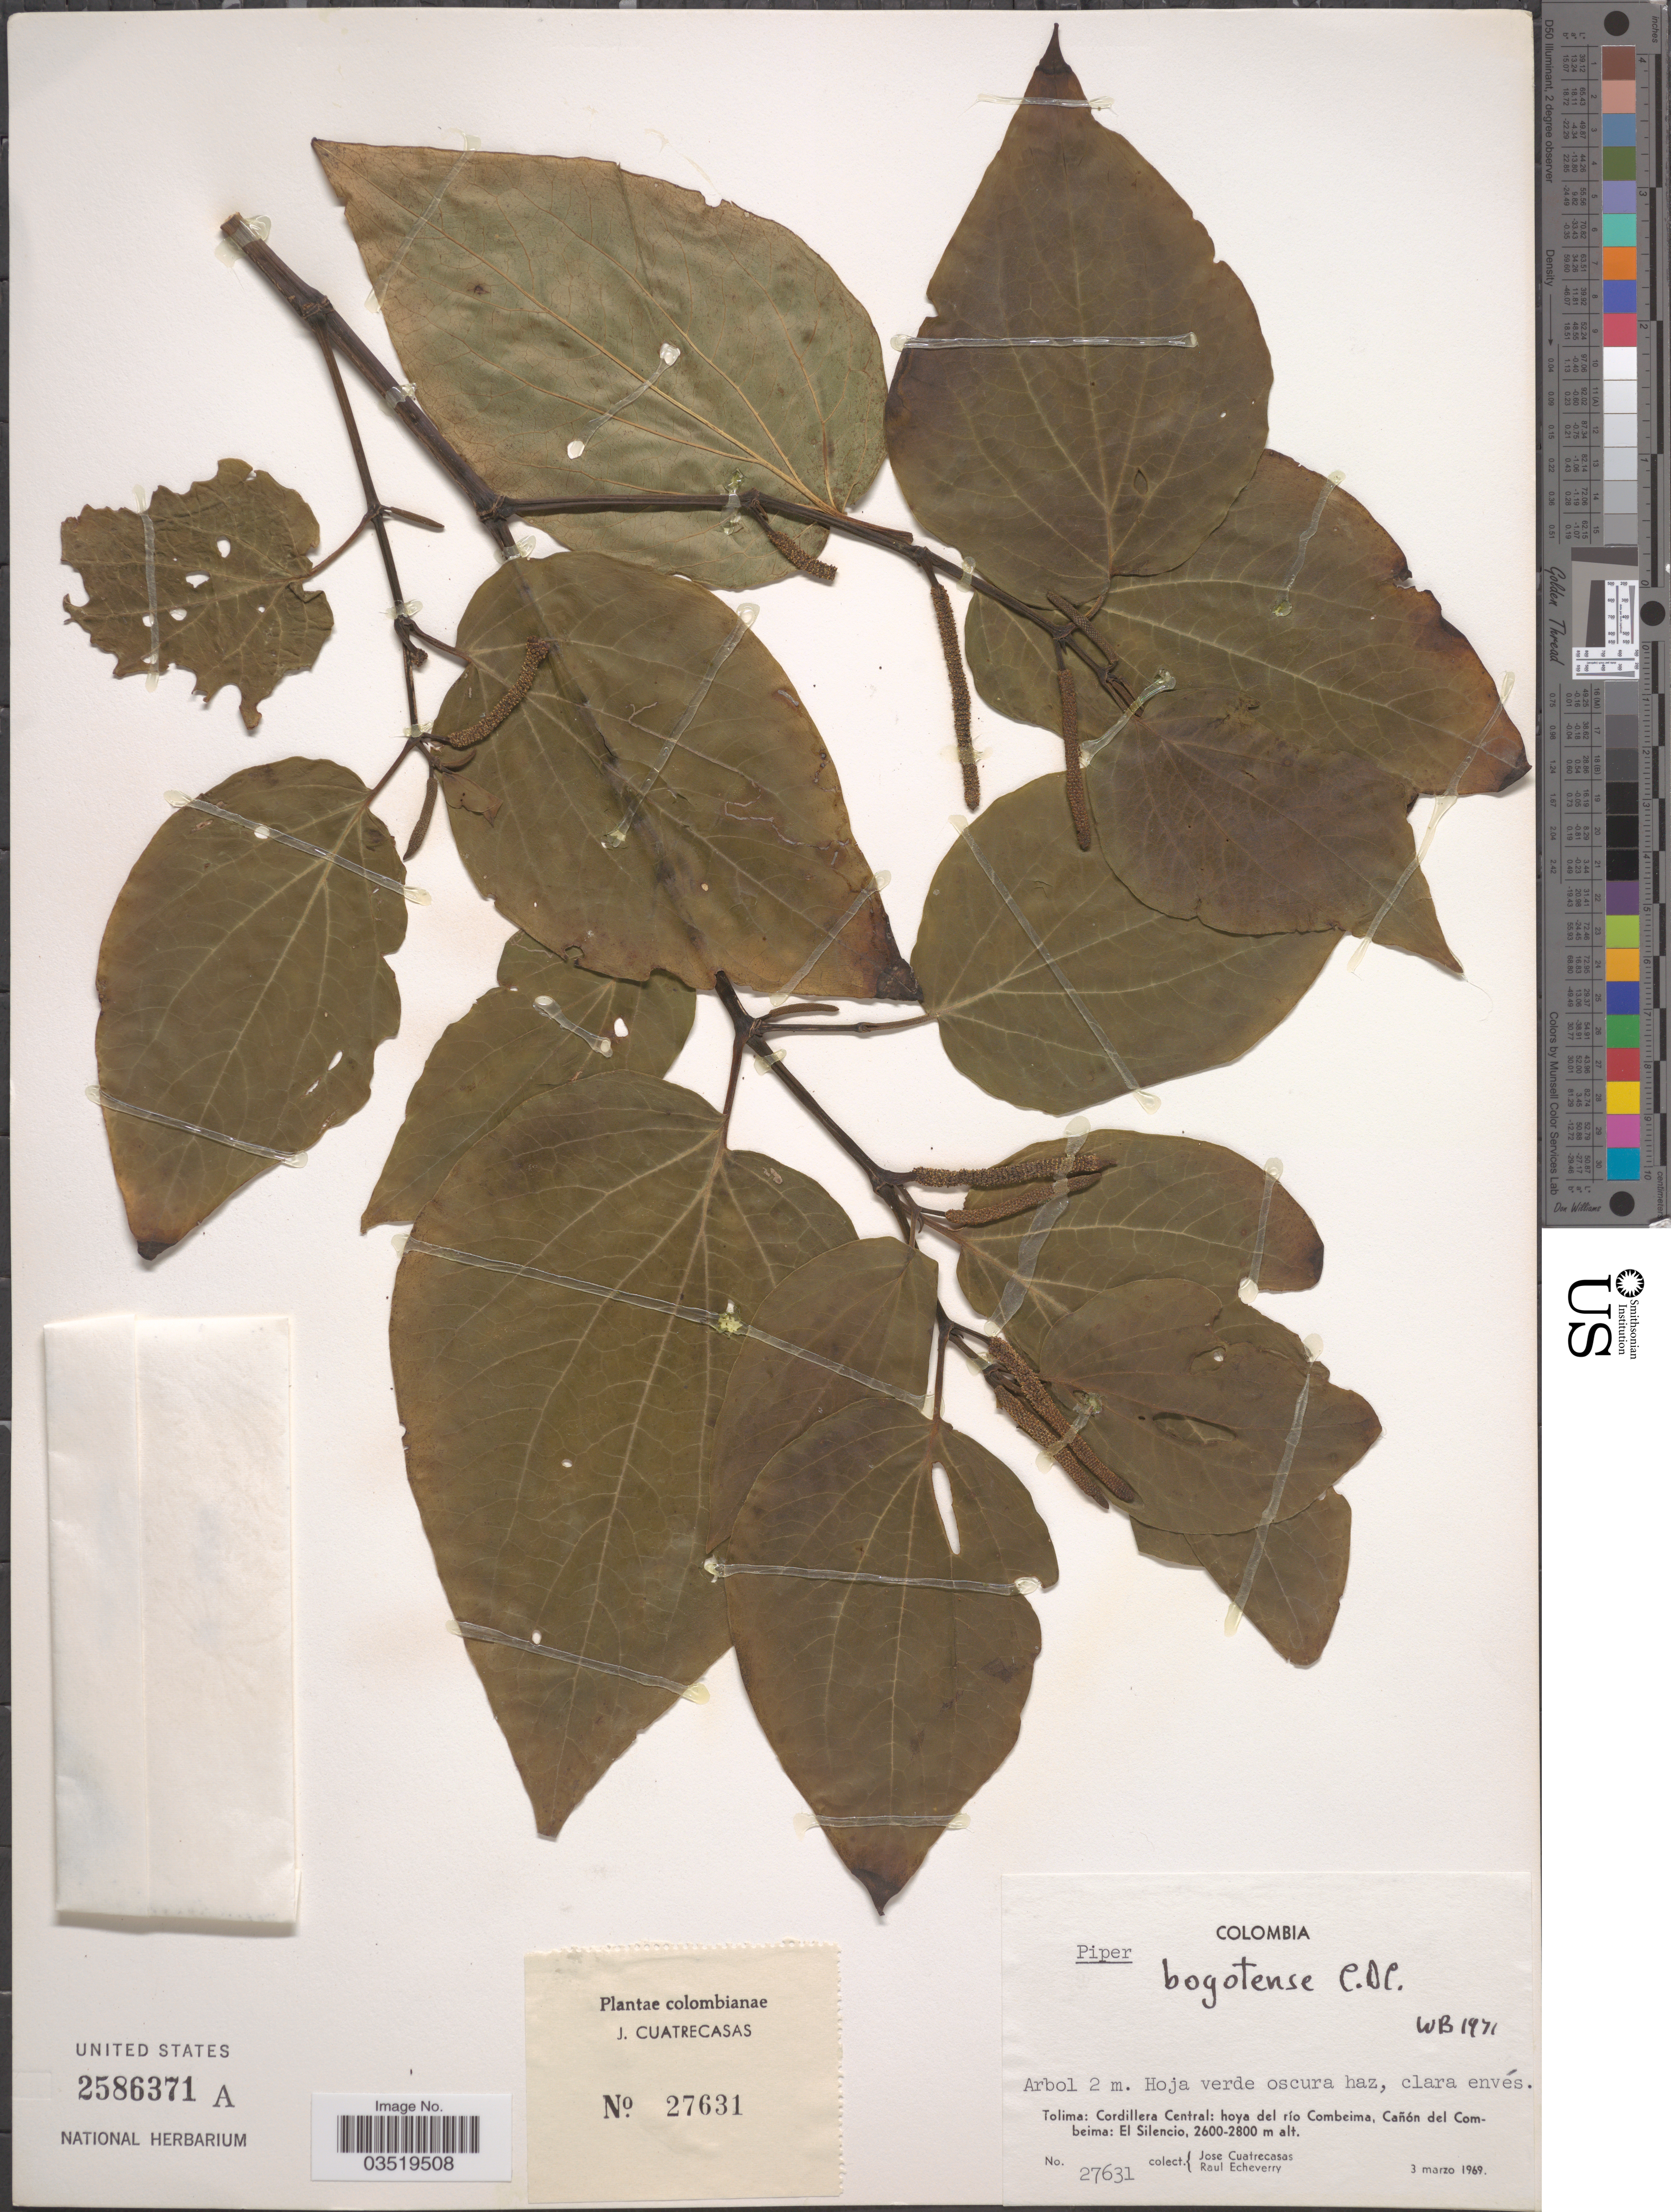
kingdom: Plantae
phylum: Tracheophyta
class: Magnoliopsida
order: Piperales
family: Piperaceae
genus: Piper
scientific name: Piper bogotense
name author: C. DC.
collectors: J. Cuatrecasas & R. Echeverry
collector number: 27631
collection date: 1969-03-03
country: Colombia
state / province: Tolima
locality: Cordillera Central: hoya del río Combeima, Cañón del Combeima: El Silencio.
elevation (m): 2600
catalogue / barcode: US 2586371A